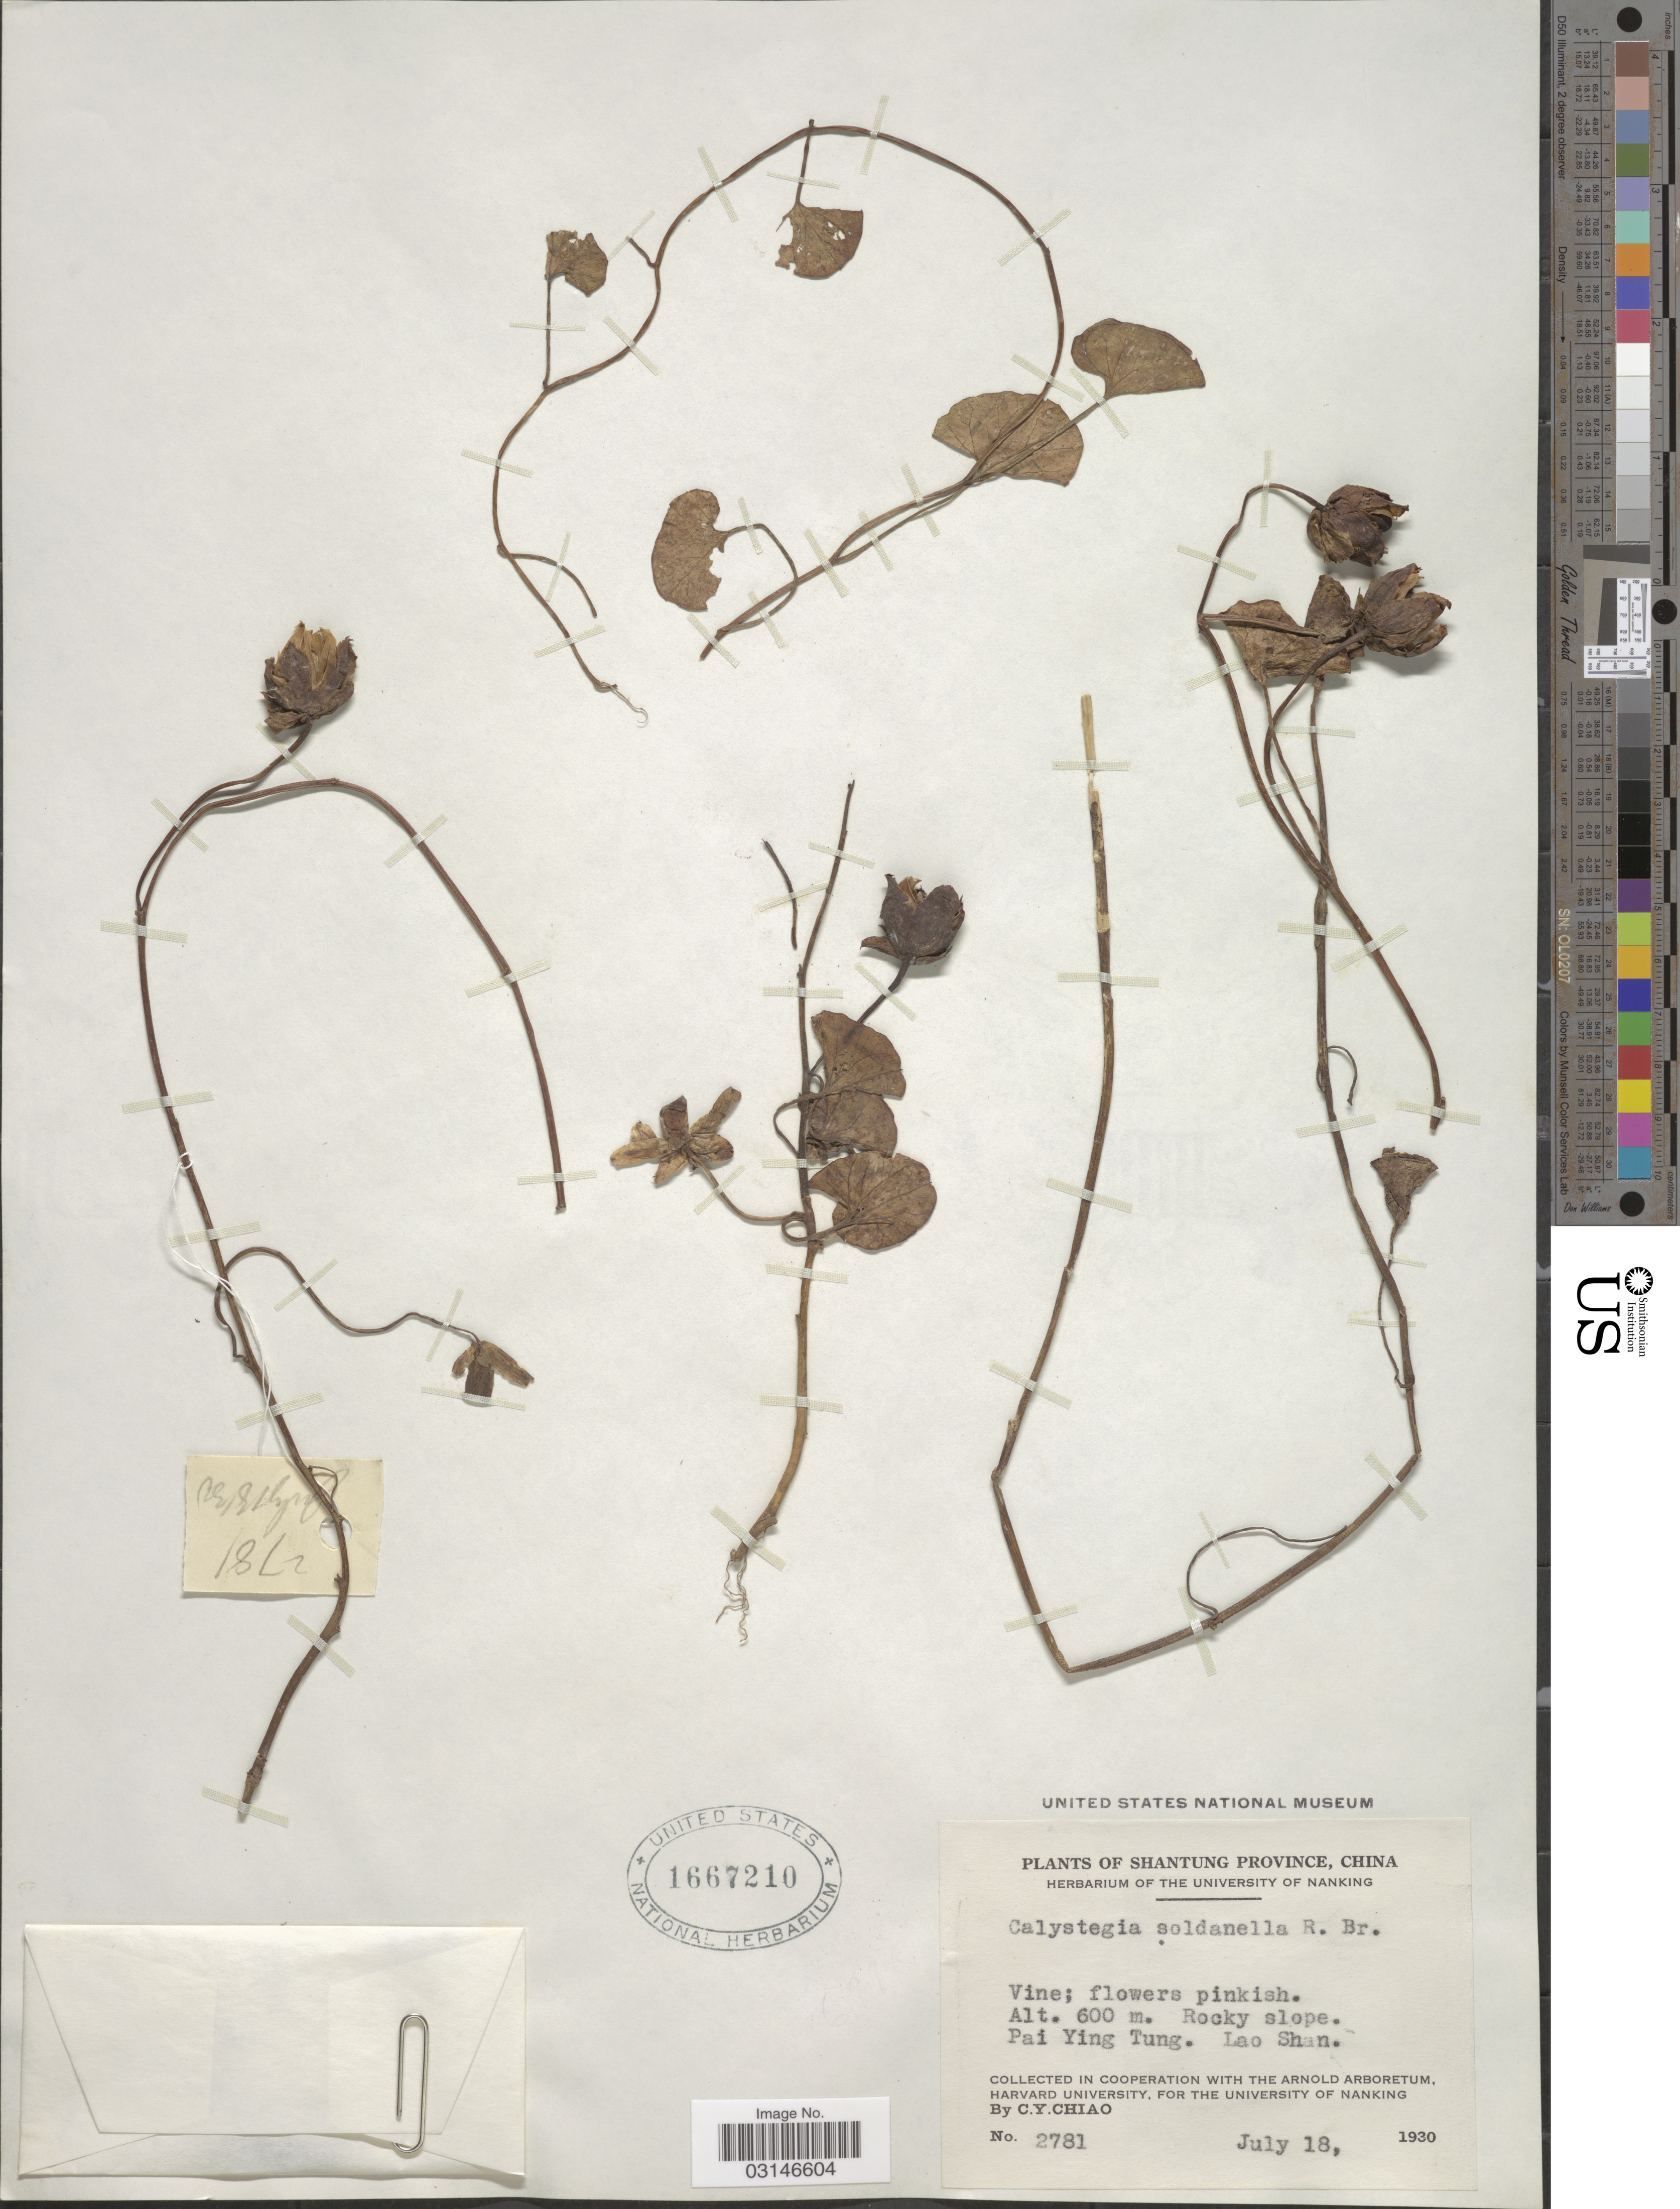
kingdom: Plantae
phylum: Tracheophyta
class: Magnoliopsida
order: Solanales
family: Convolvulaceae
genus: Calystegia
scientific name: Calystegia soldanella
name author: (L.) R. Br.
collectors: C. Y. Chiao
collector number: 2781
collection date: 1930-07-18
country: China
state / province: Shandong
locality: Shantung Province. Pai Ying Tung. Lao Shan.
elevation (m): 600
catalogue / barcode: US 1667210